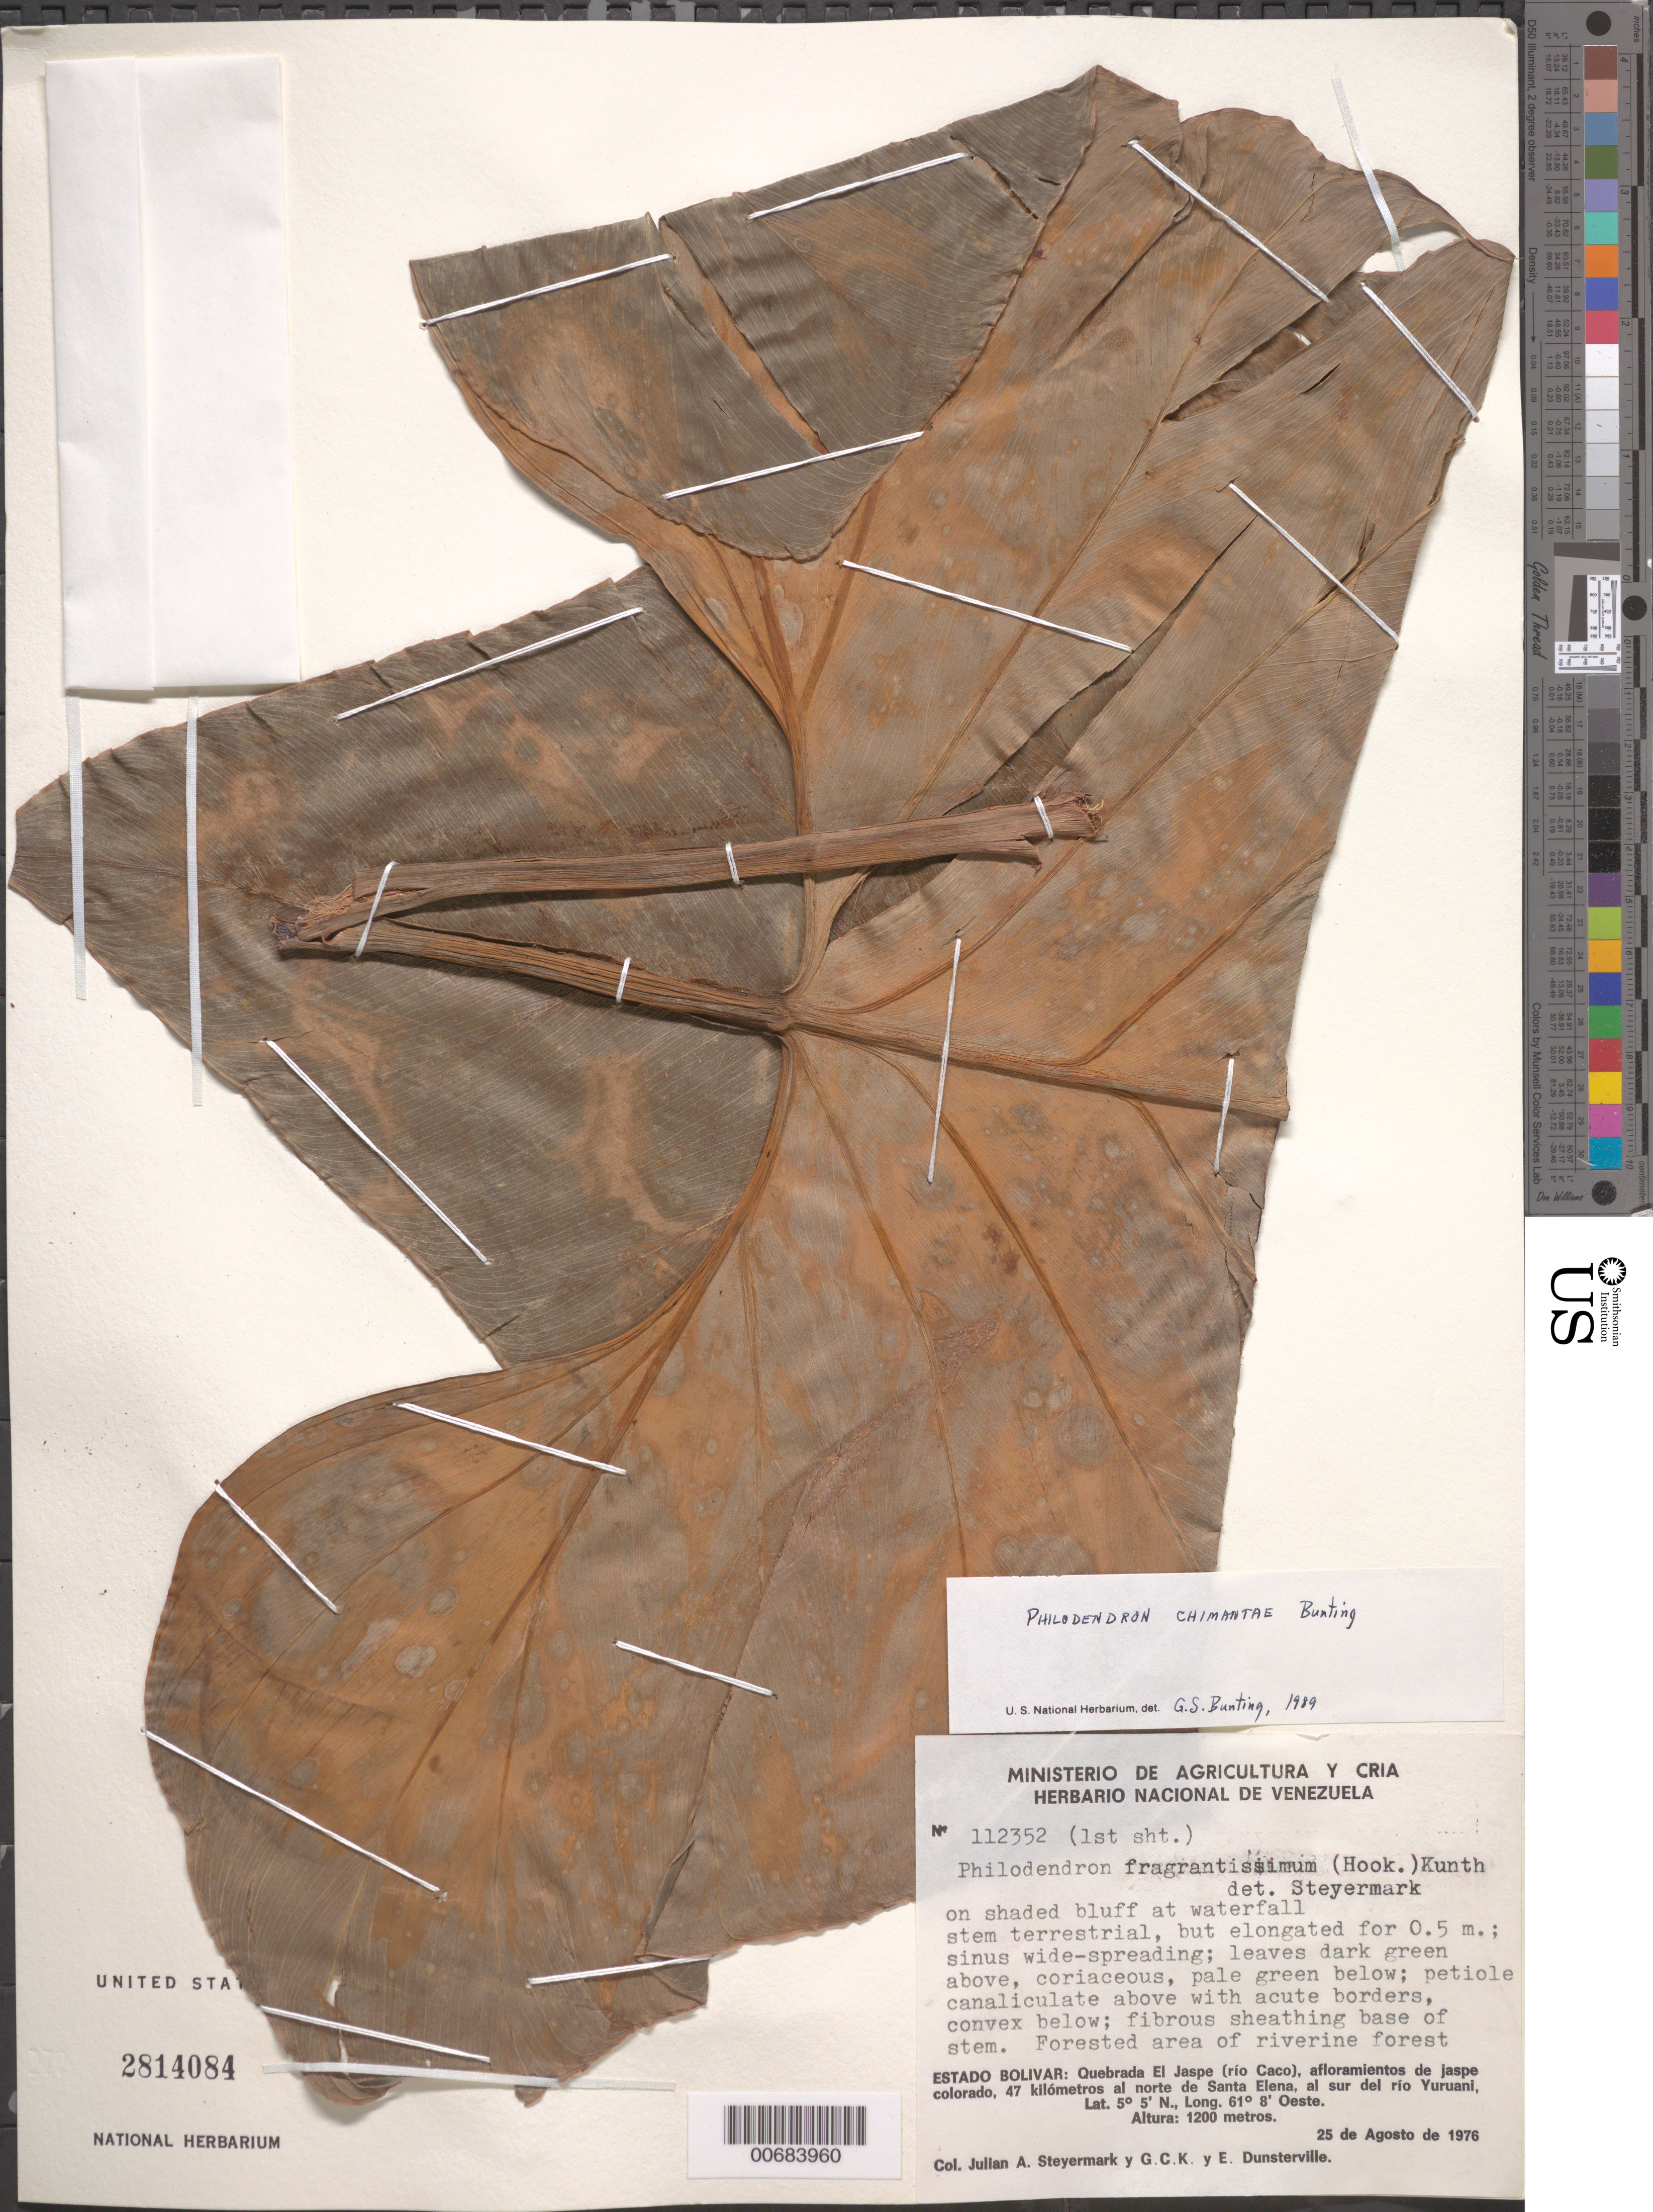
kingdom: Plantae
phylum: Tracheophyta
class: Liliopsida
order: Alismatales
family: Araceae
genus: Philodendron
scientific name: Philodendron chimantae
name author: G.S. Bunting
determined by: Bunting, G. S.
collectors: J. Steyermark, G. C. K. Dunsterville & E. Dunsterville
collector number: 112352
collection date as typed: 25-Aug-76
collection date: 1976-08-25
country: Venezuela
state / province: Bolívar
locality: Quebrada El Jaspe (río Caco), 47 km N of Santa Elena, S of río Yuruani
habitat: Shaded bluff at waterfall; forested area of riverine forest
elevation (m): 1200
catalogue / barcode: US 2814084